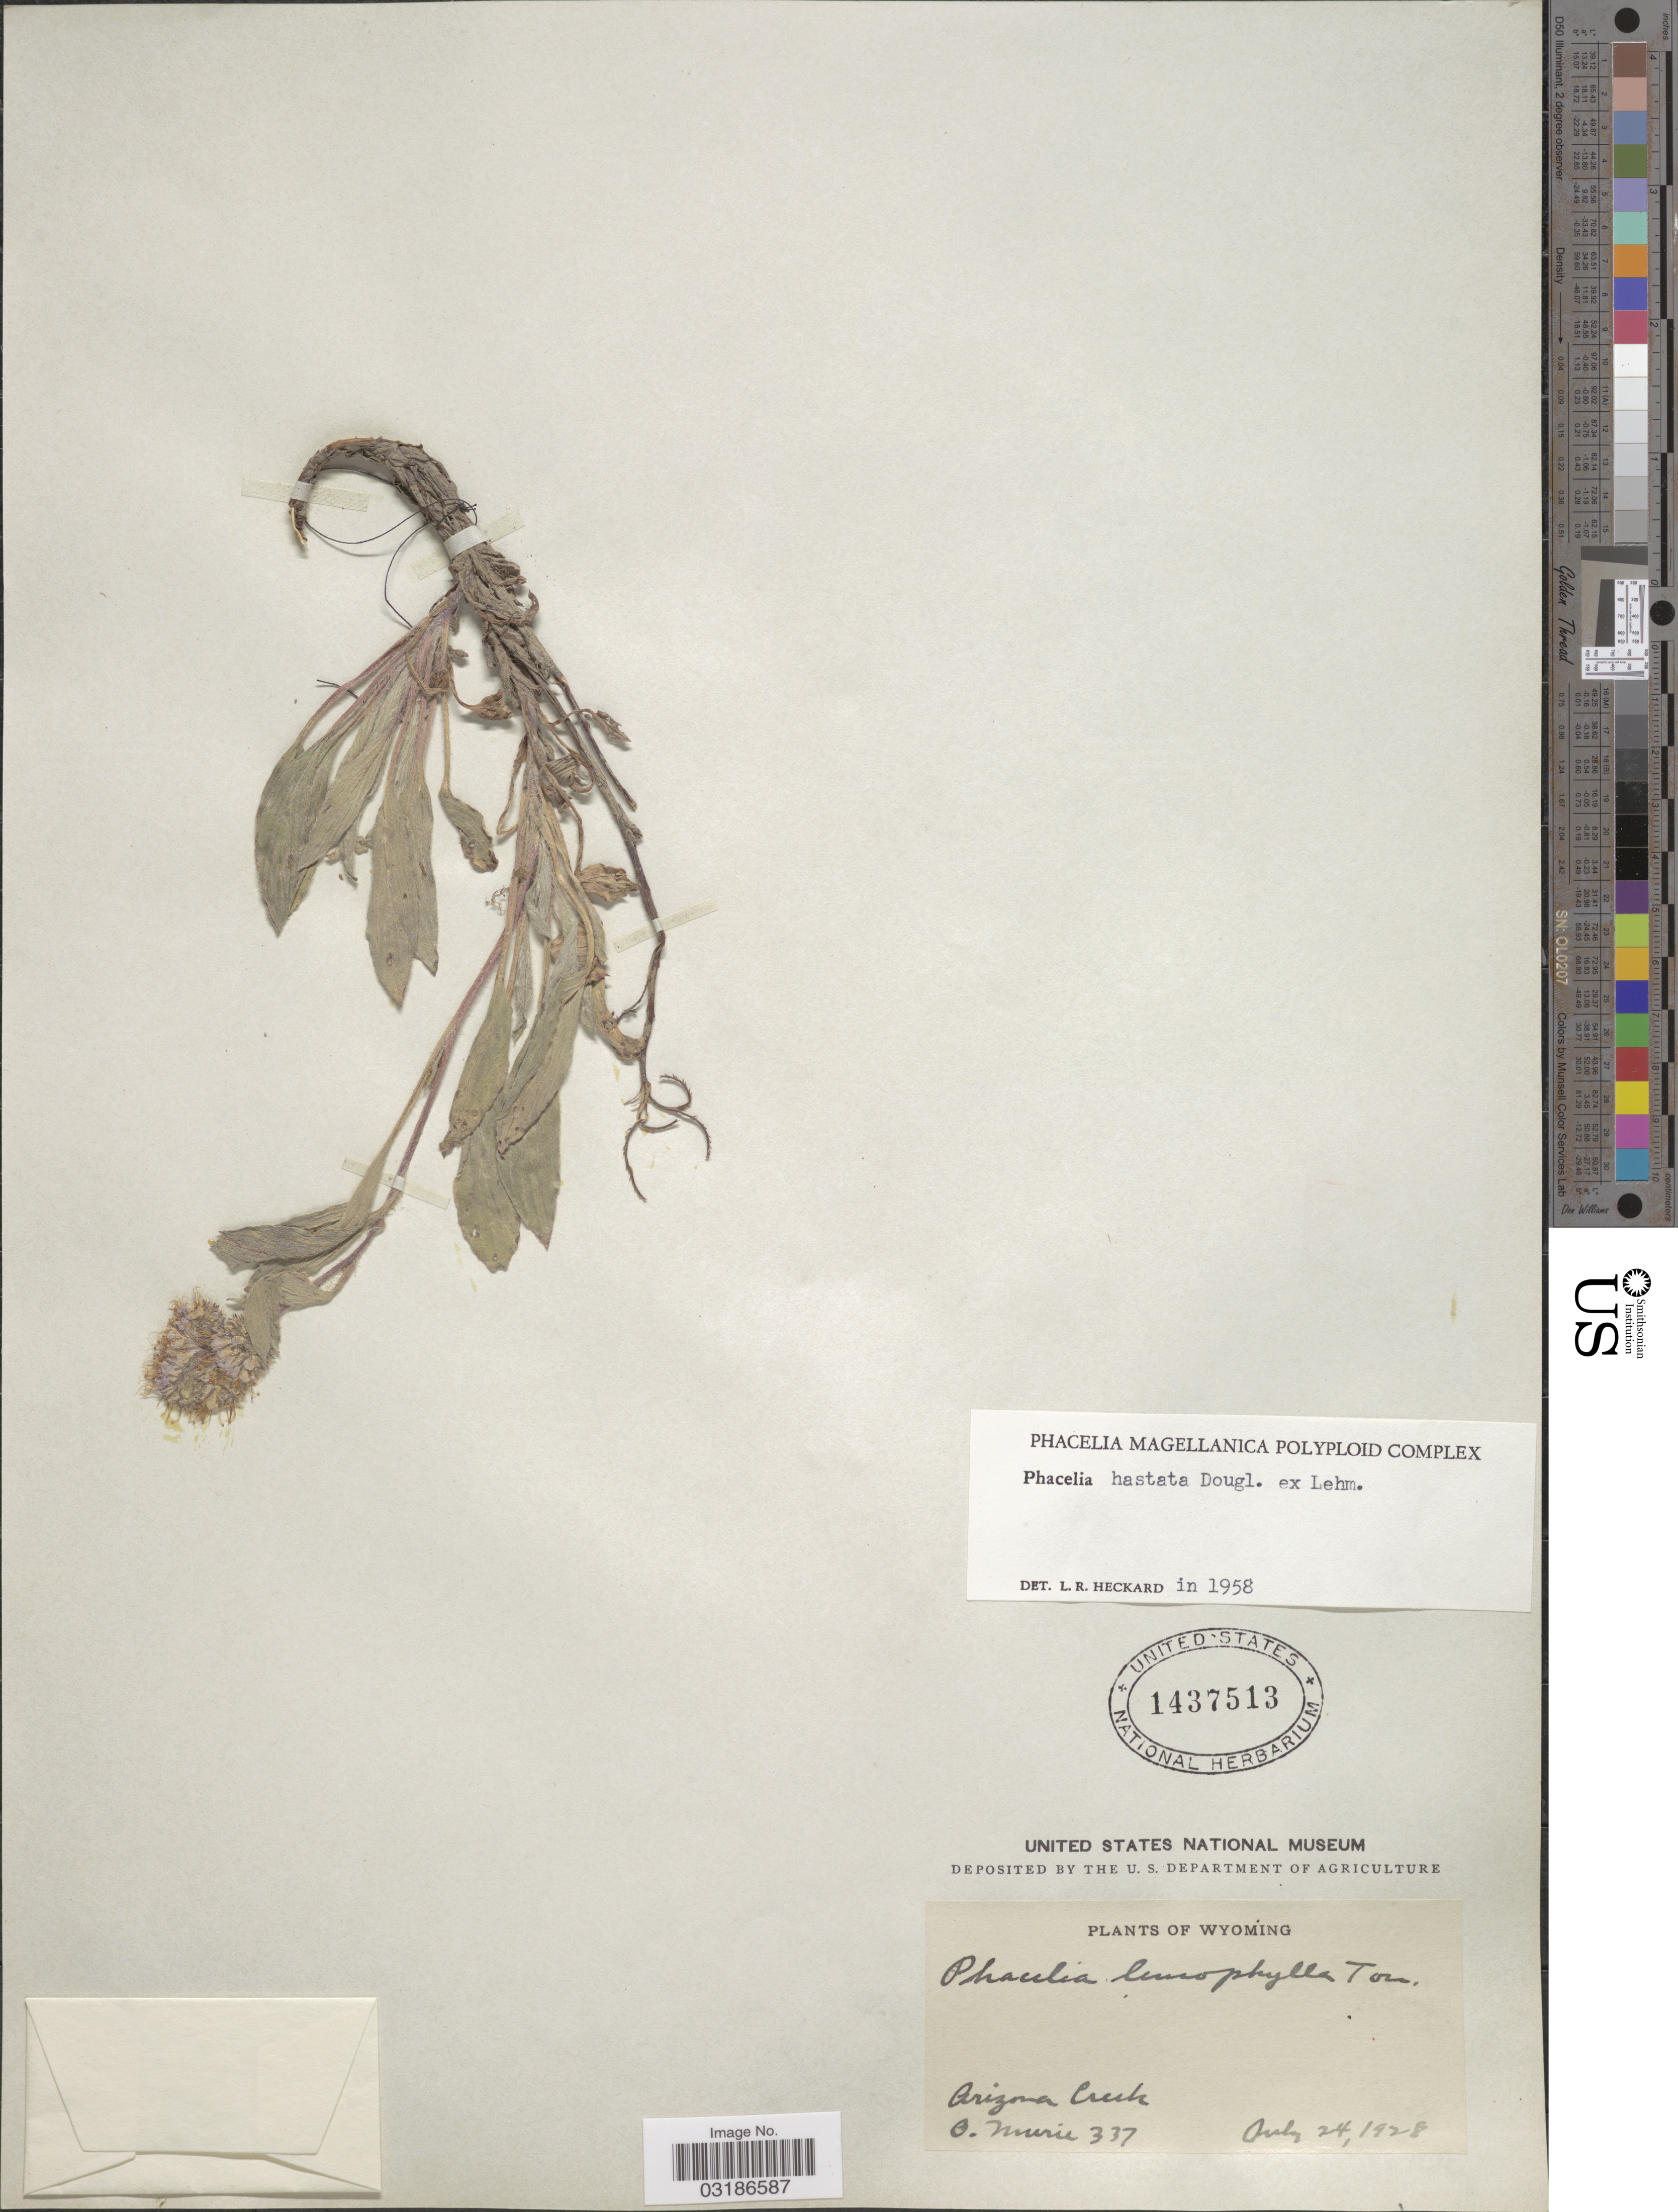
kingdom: Plantae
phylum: Tracheophyta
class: Magnoliopsida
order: Boraginales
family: Hydrophyllaceae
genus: Phacelia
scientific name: Phacelia hastata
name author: Douglas ex Lehm.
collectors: O. Murie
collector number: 337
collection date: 1928-07-24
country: United States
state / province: Wyoming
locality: Arizona Creek.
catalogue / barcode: US 1437513